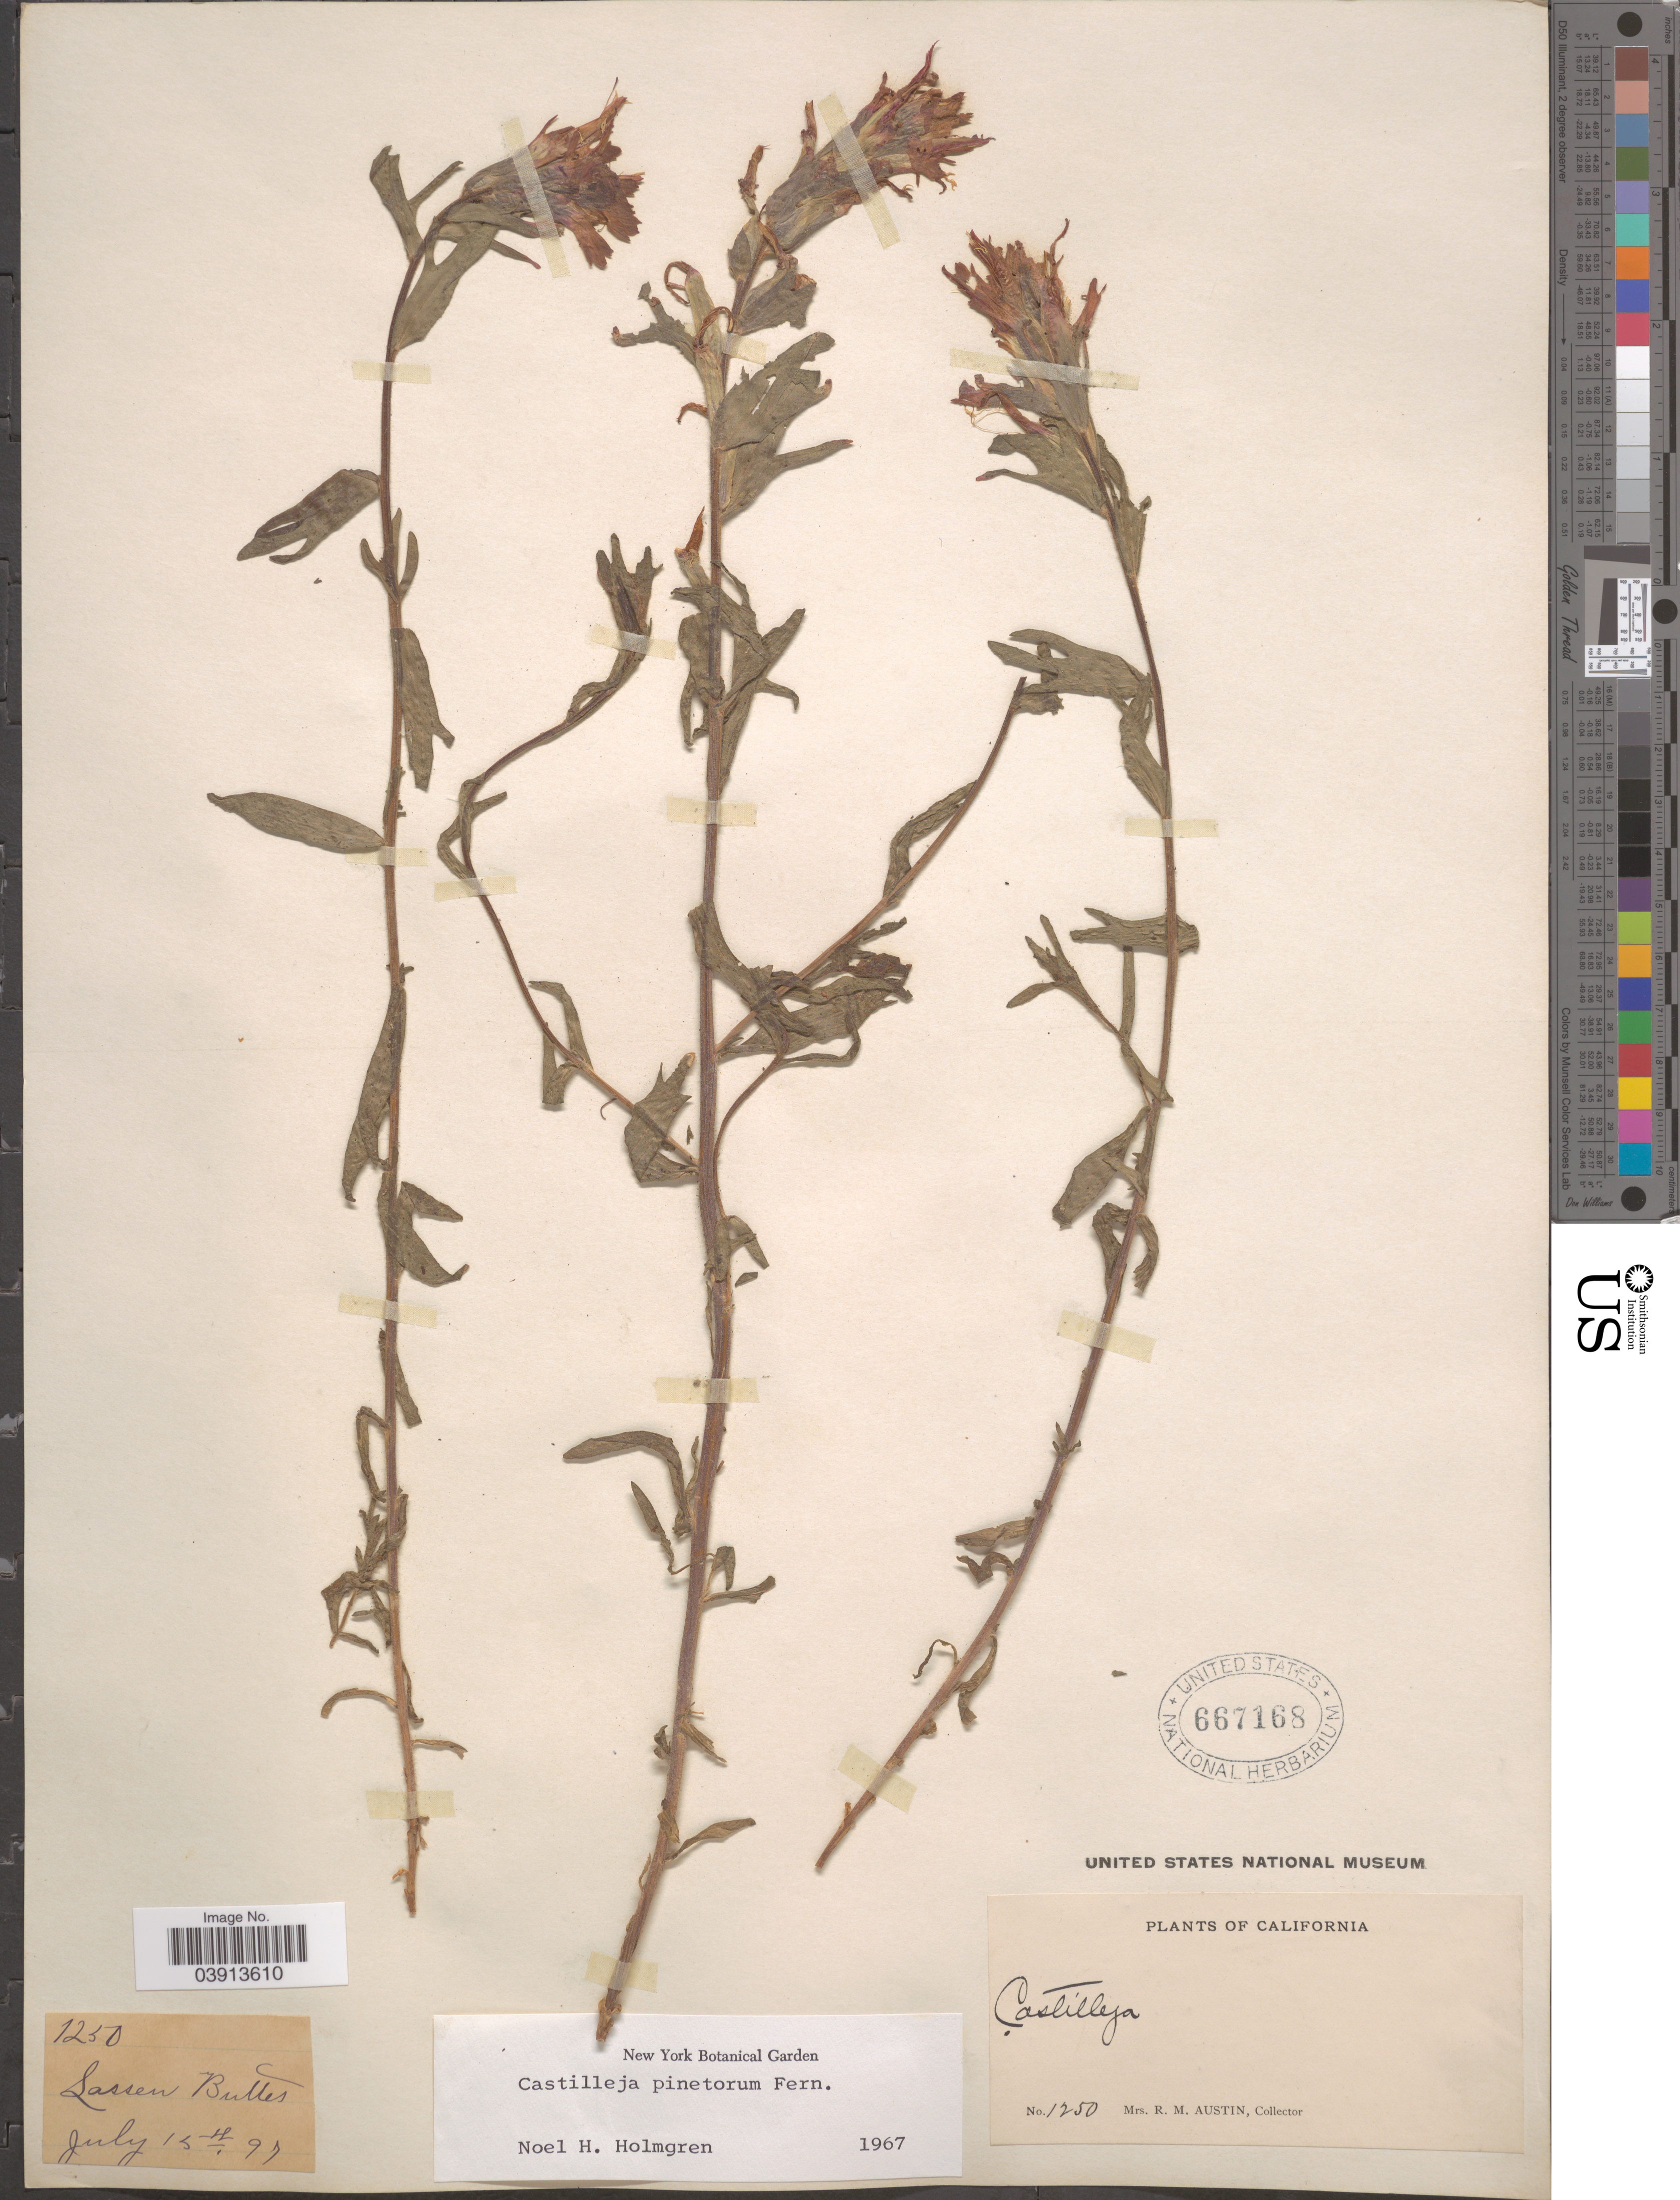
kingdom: Plantae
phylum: Tracheophyta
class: Magnoliopsida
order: Lamiales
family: Orobanchaceae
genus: Castilleja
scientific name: Castilleja pinetorum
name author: Fernald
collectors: R. Austin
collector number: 1250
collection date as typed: Transcribed d/m/y: 15/7/97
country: United States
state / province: California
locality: Sassen Buttes.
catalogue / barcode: US 667168